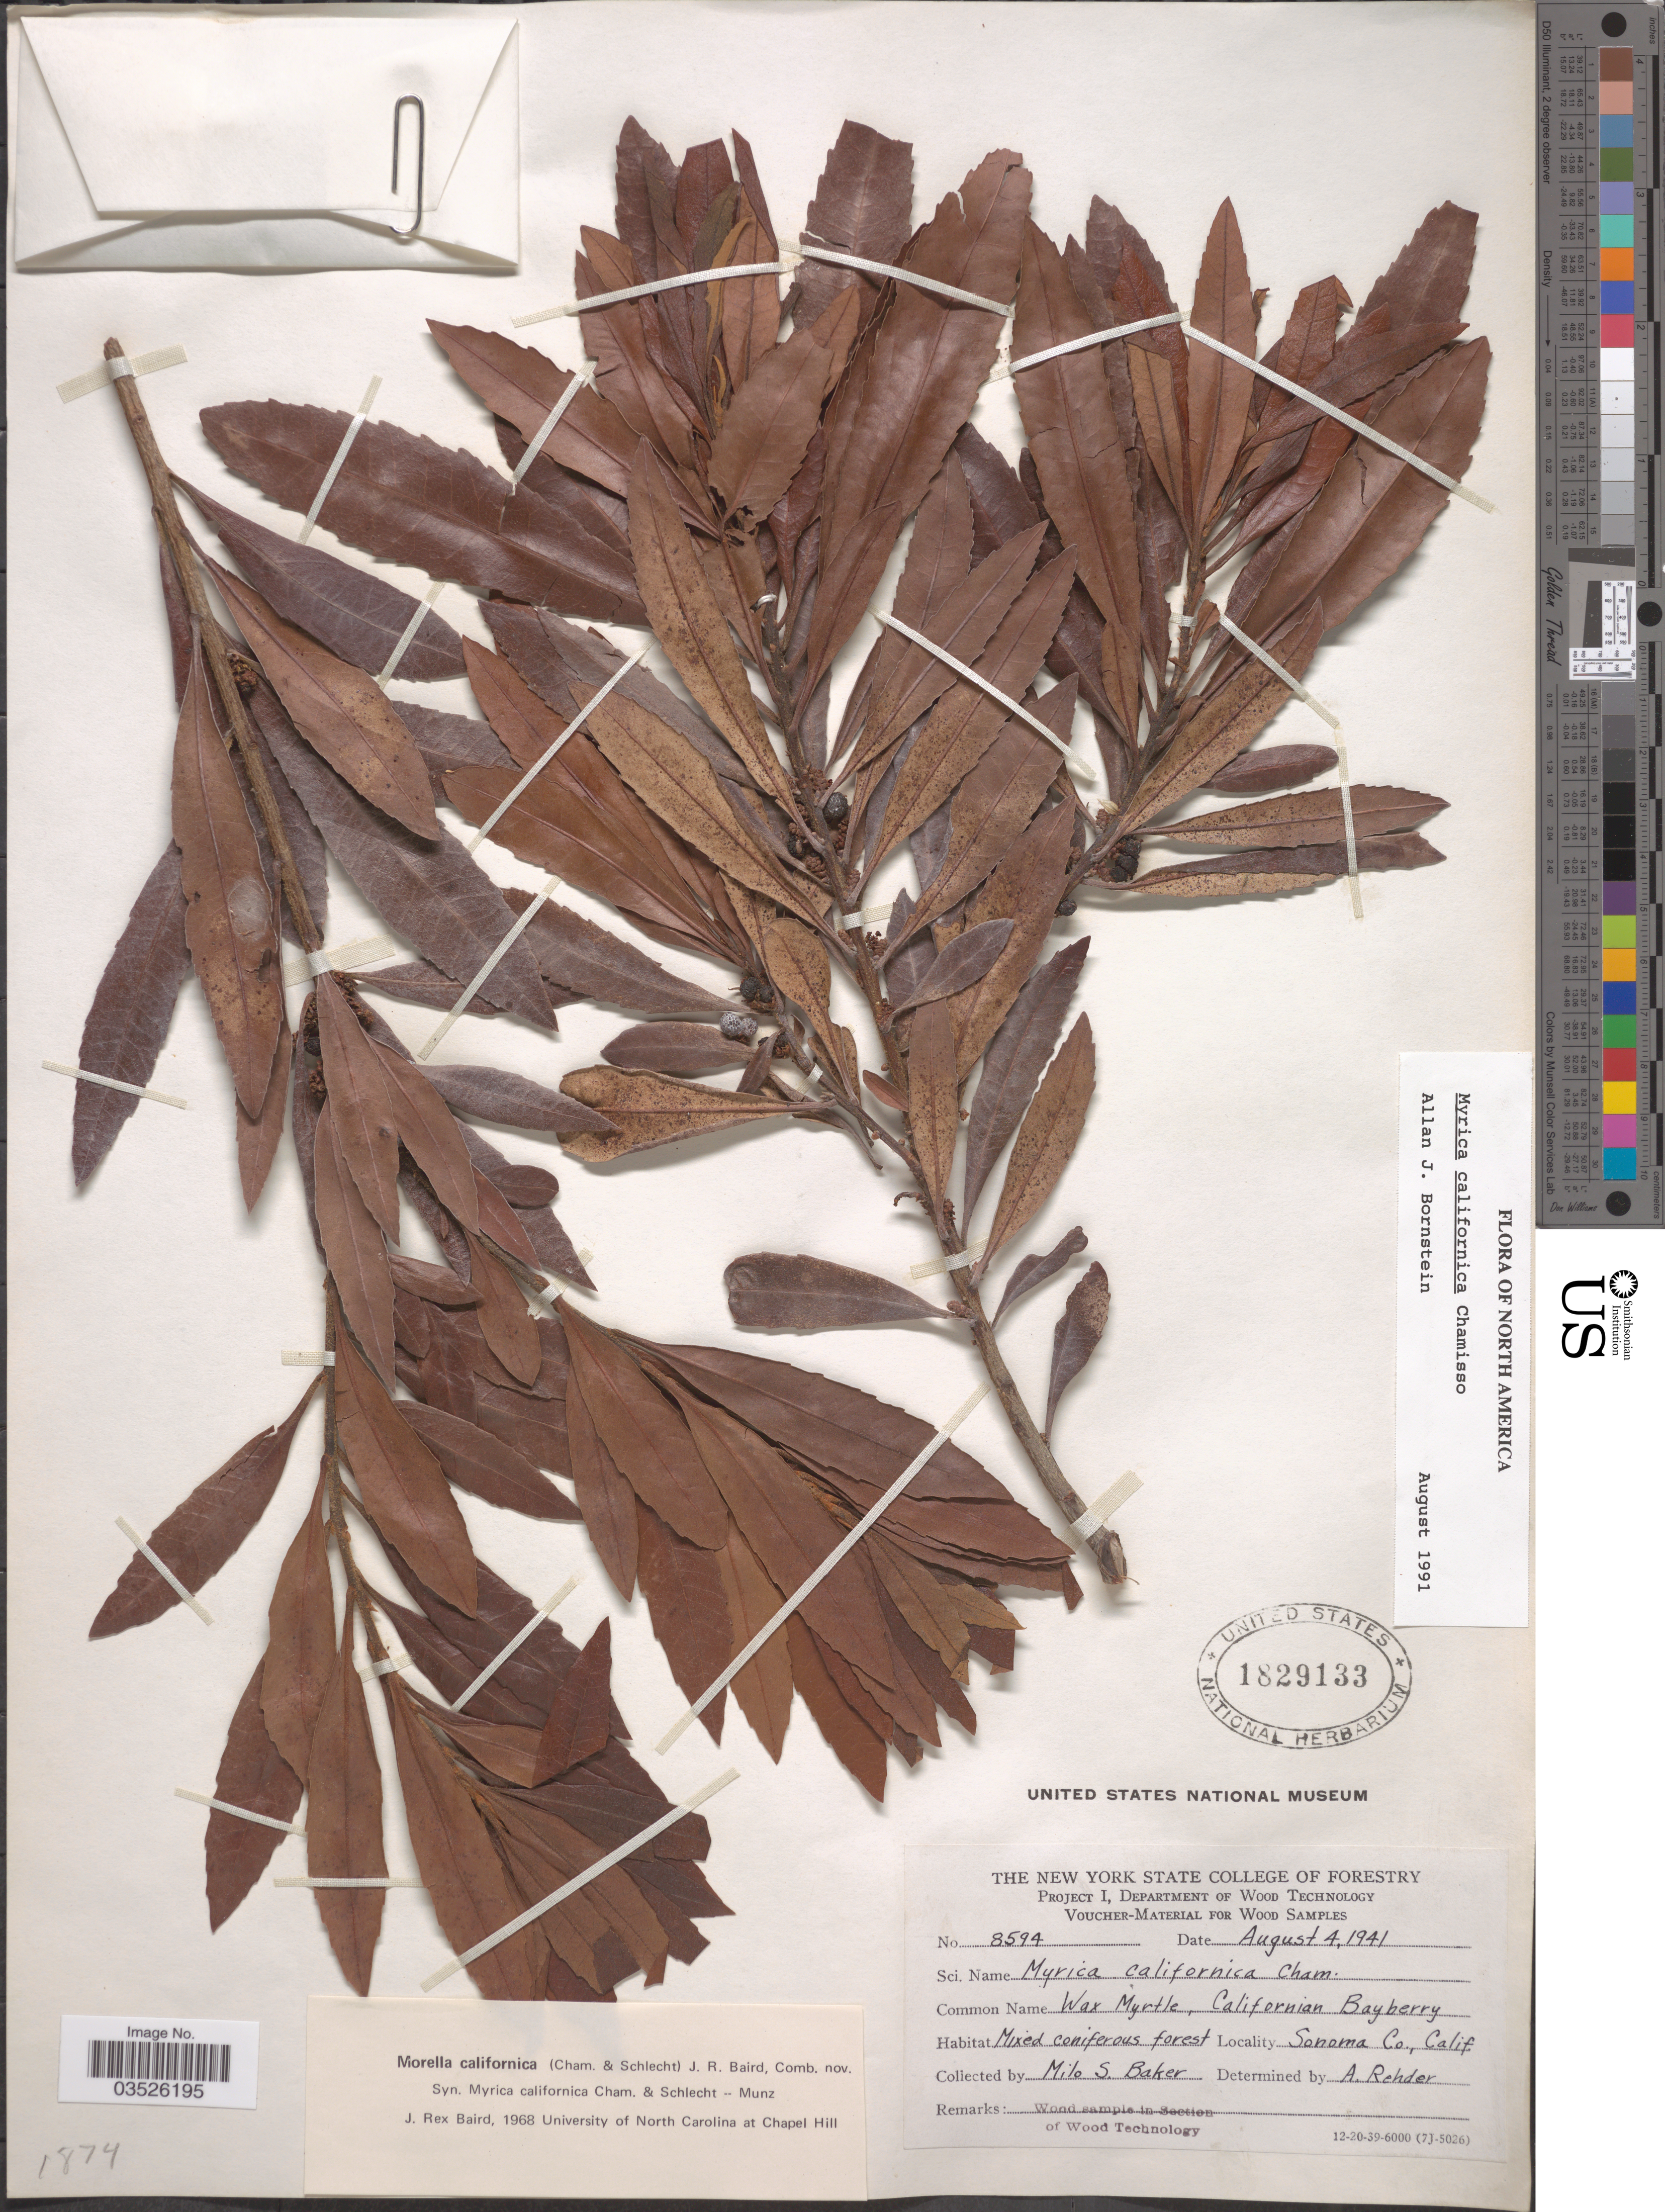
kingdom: Plantae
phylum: Tracheophyta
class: Magnoliopsida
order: Fagales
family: Myricaceae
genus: Morella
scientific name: Morella californica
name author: (Cham.) Wilbur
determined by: Strong, Mark T., (BOT), Smithsonian Institution - National Museum of Natural History (UNITED STATES)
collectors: M. S. Baker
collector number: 8594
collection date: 1941-08-04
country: United States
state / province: California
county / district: Sonoma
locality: Sonoma Co.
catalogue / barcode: US 1829133